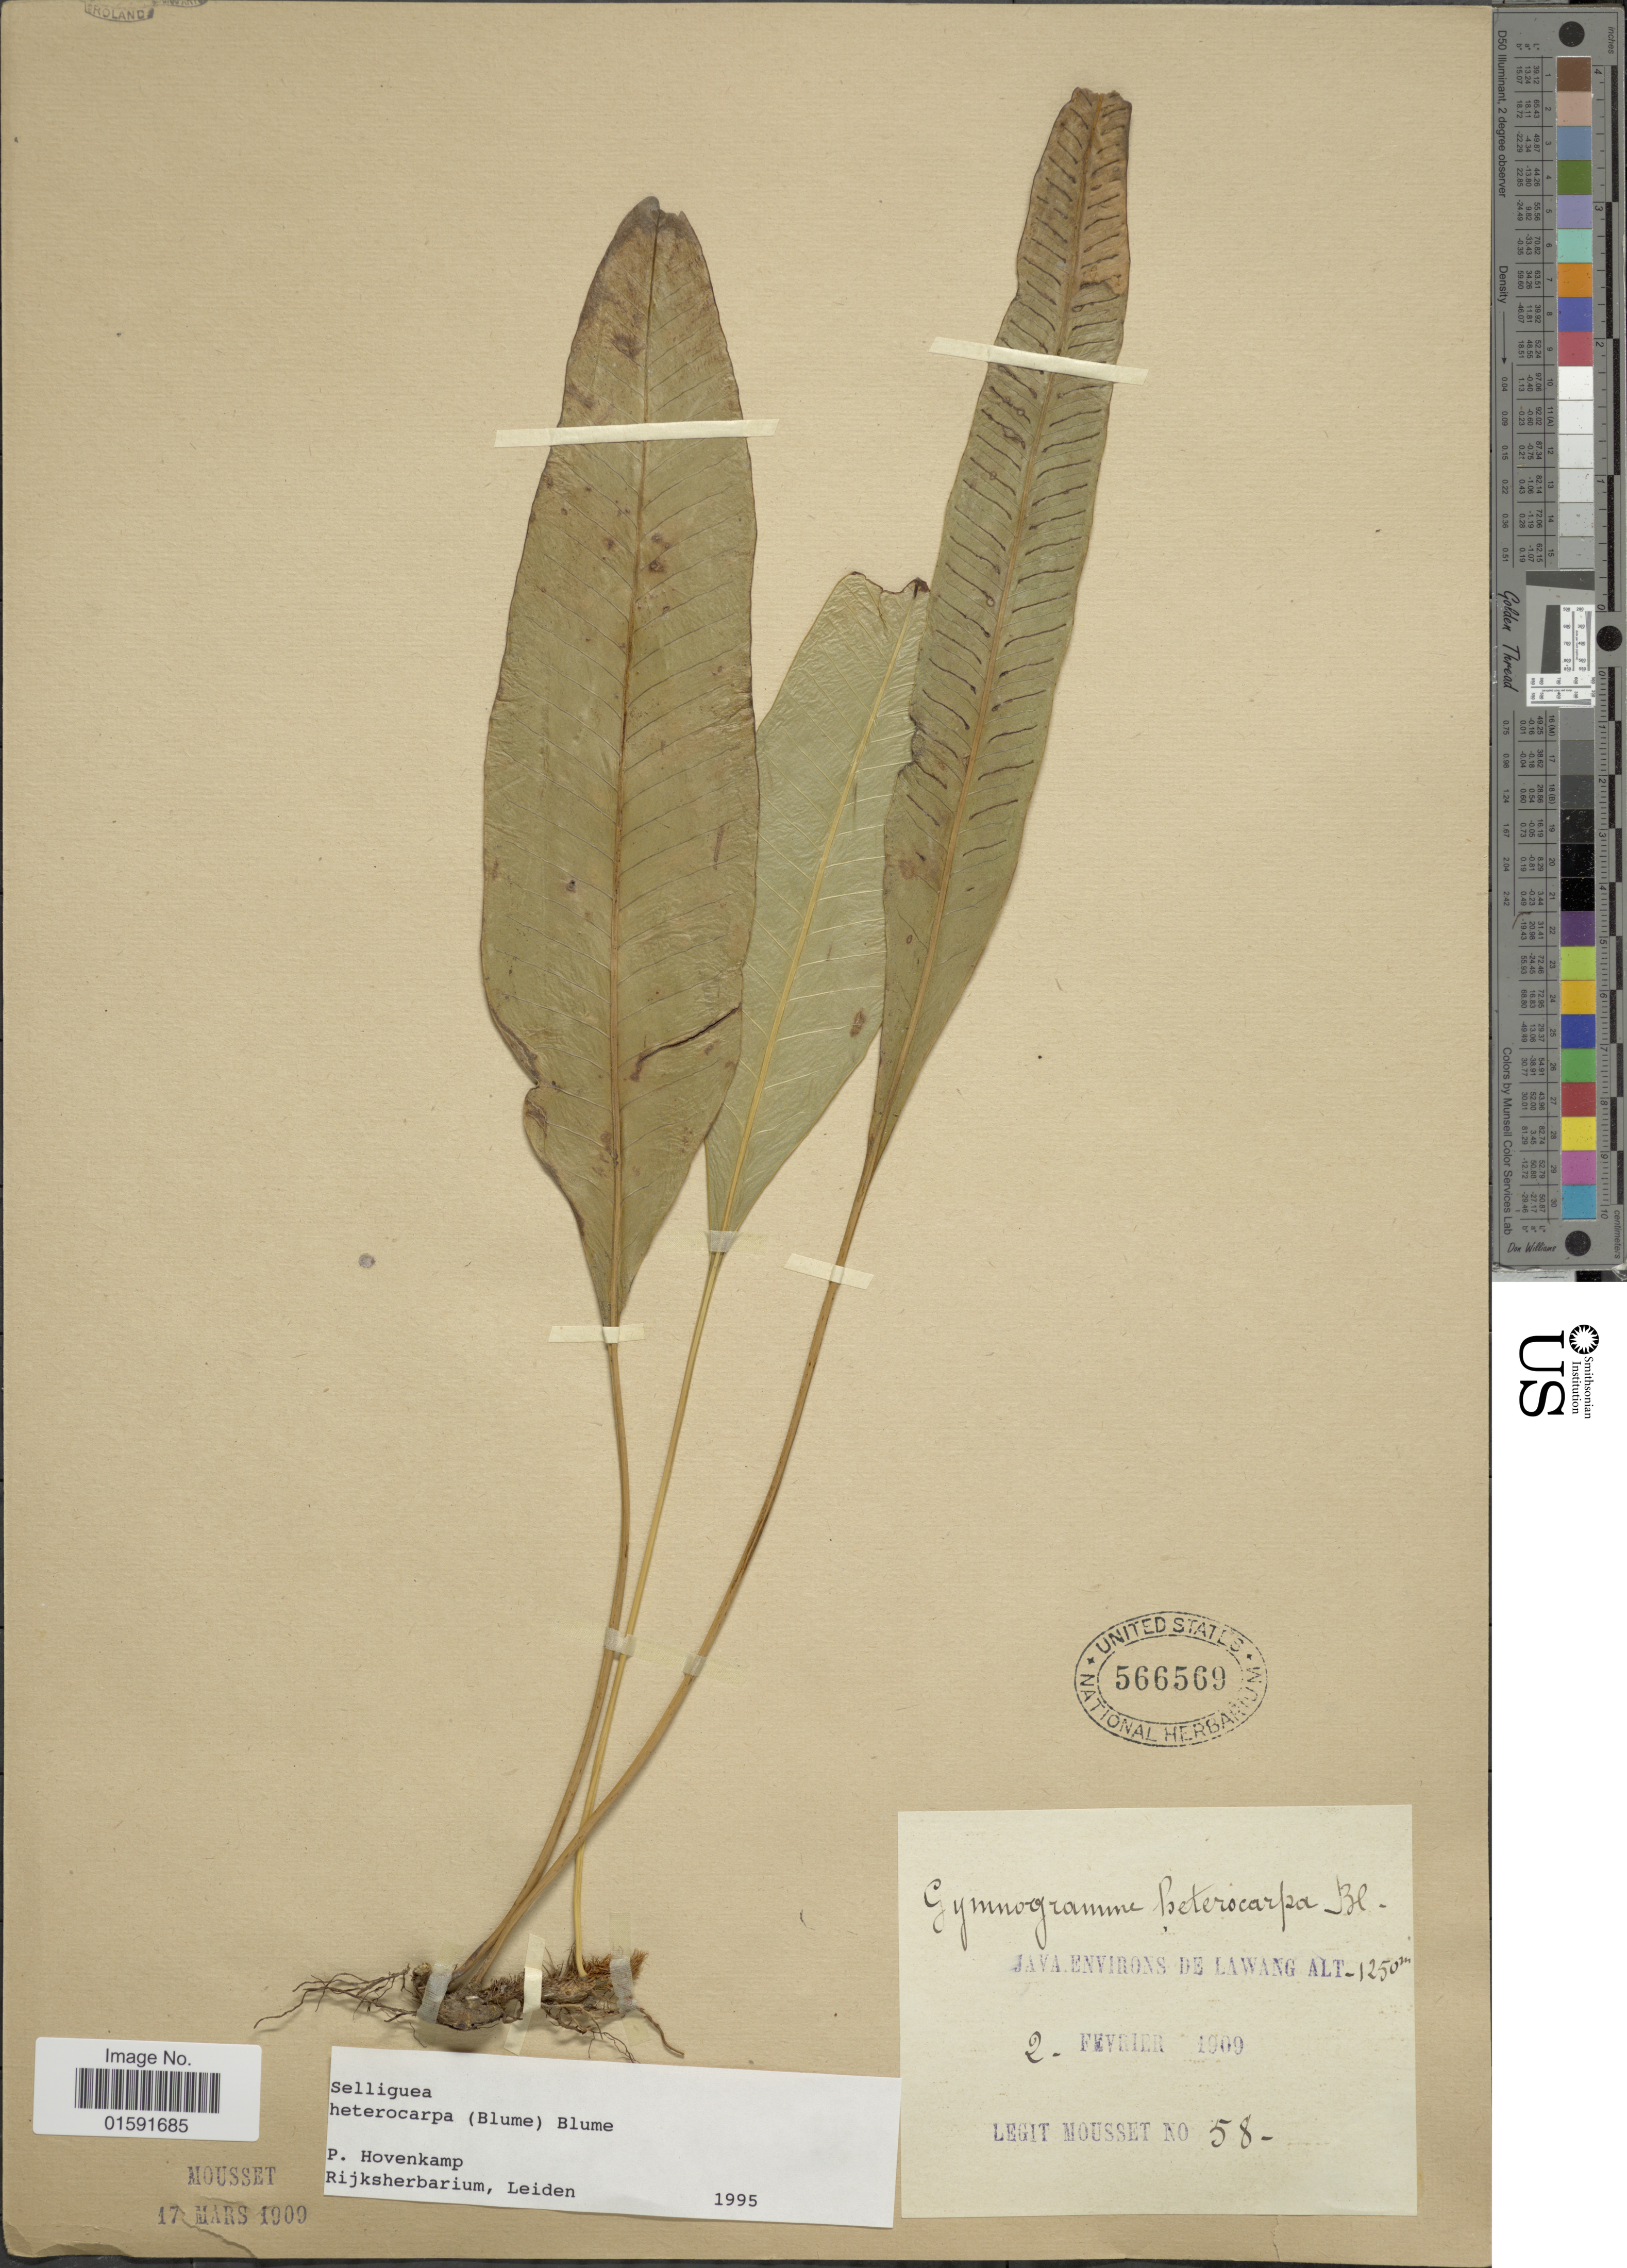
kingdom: Plantae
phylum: Tracheophyta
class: Polypodiopsida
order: Polypodiales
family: Polypodiaceae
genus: Selliguea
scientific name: Selliguea heterocarpa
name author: (Blume) Blume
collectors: Mousset, --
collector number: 58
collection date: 1909-02-02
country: Indonesia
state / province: Java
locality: Environs de Lawang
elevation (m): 1250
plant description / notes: No precise locality correction needed.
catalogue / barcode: US 566569